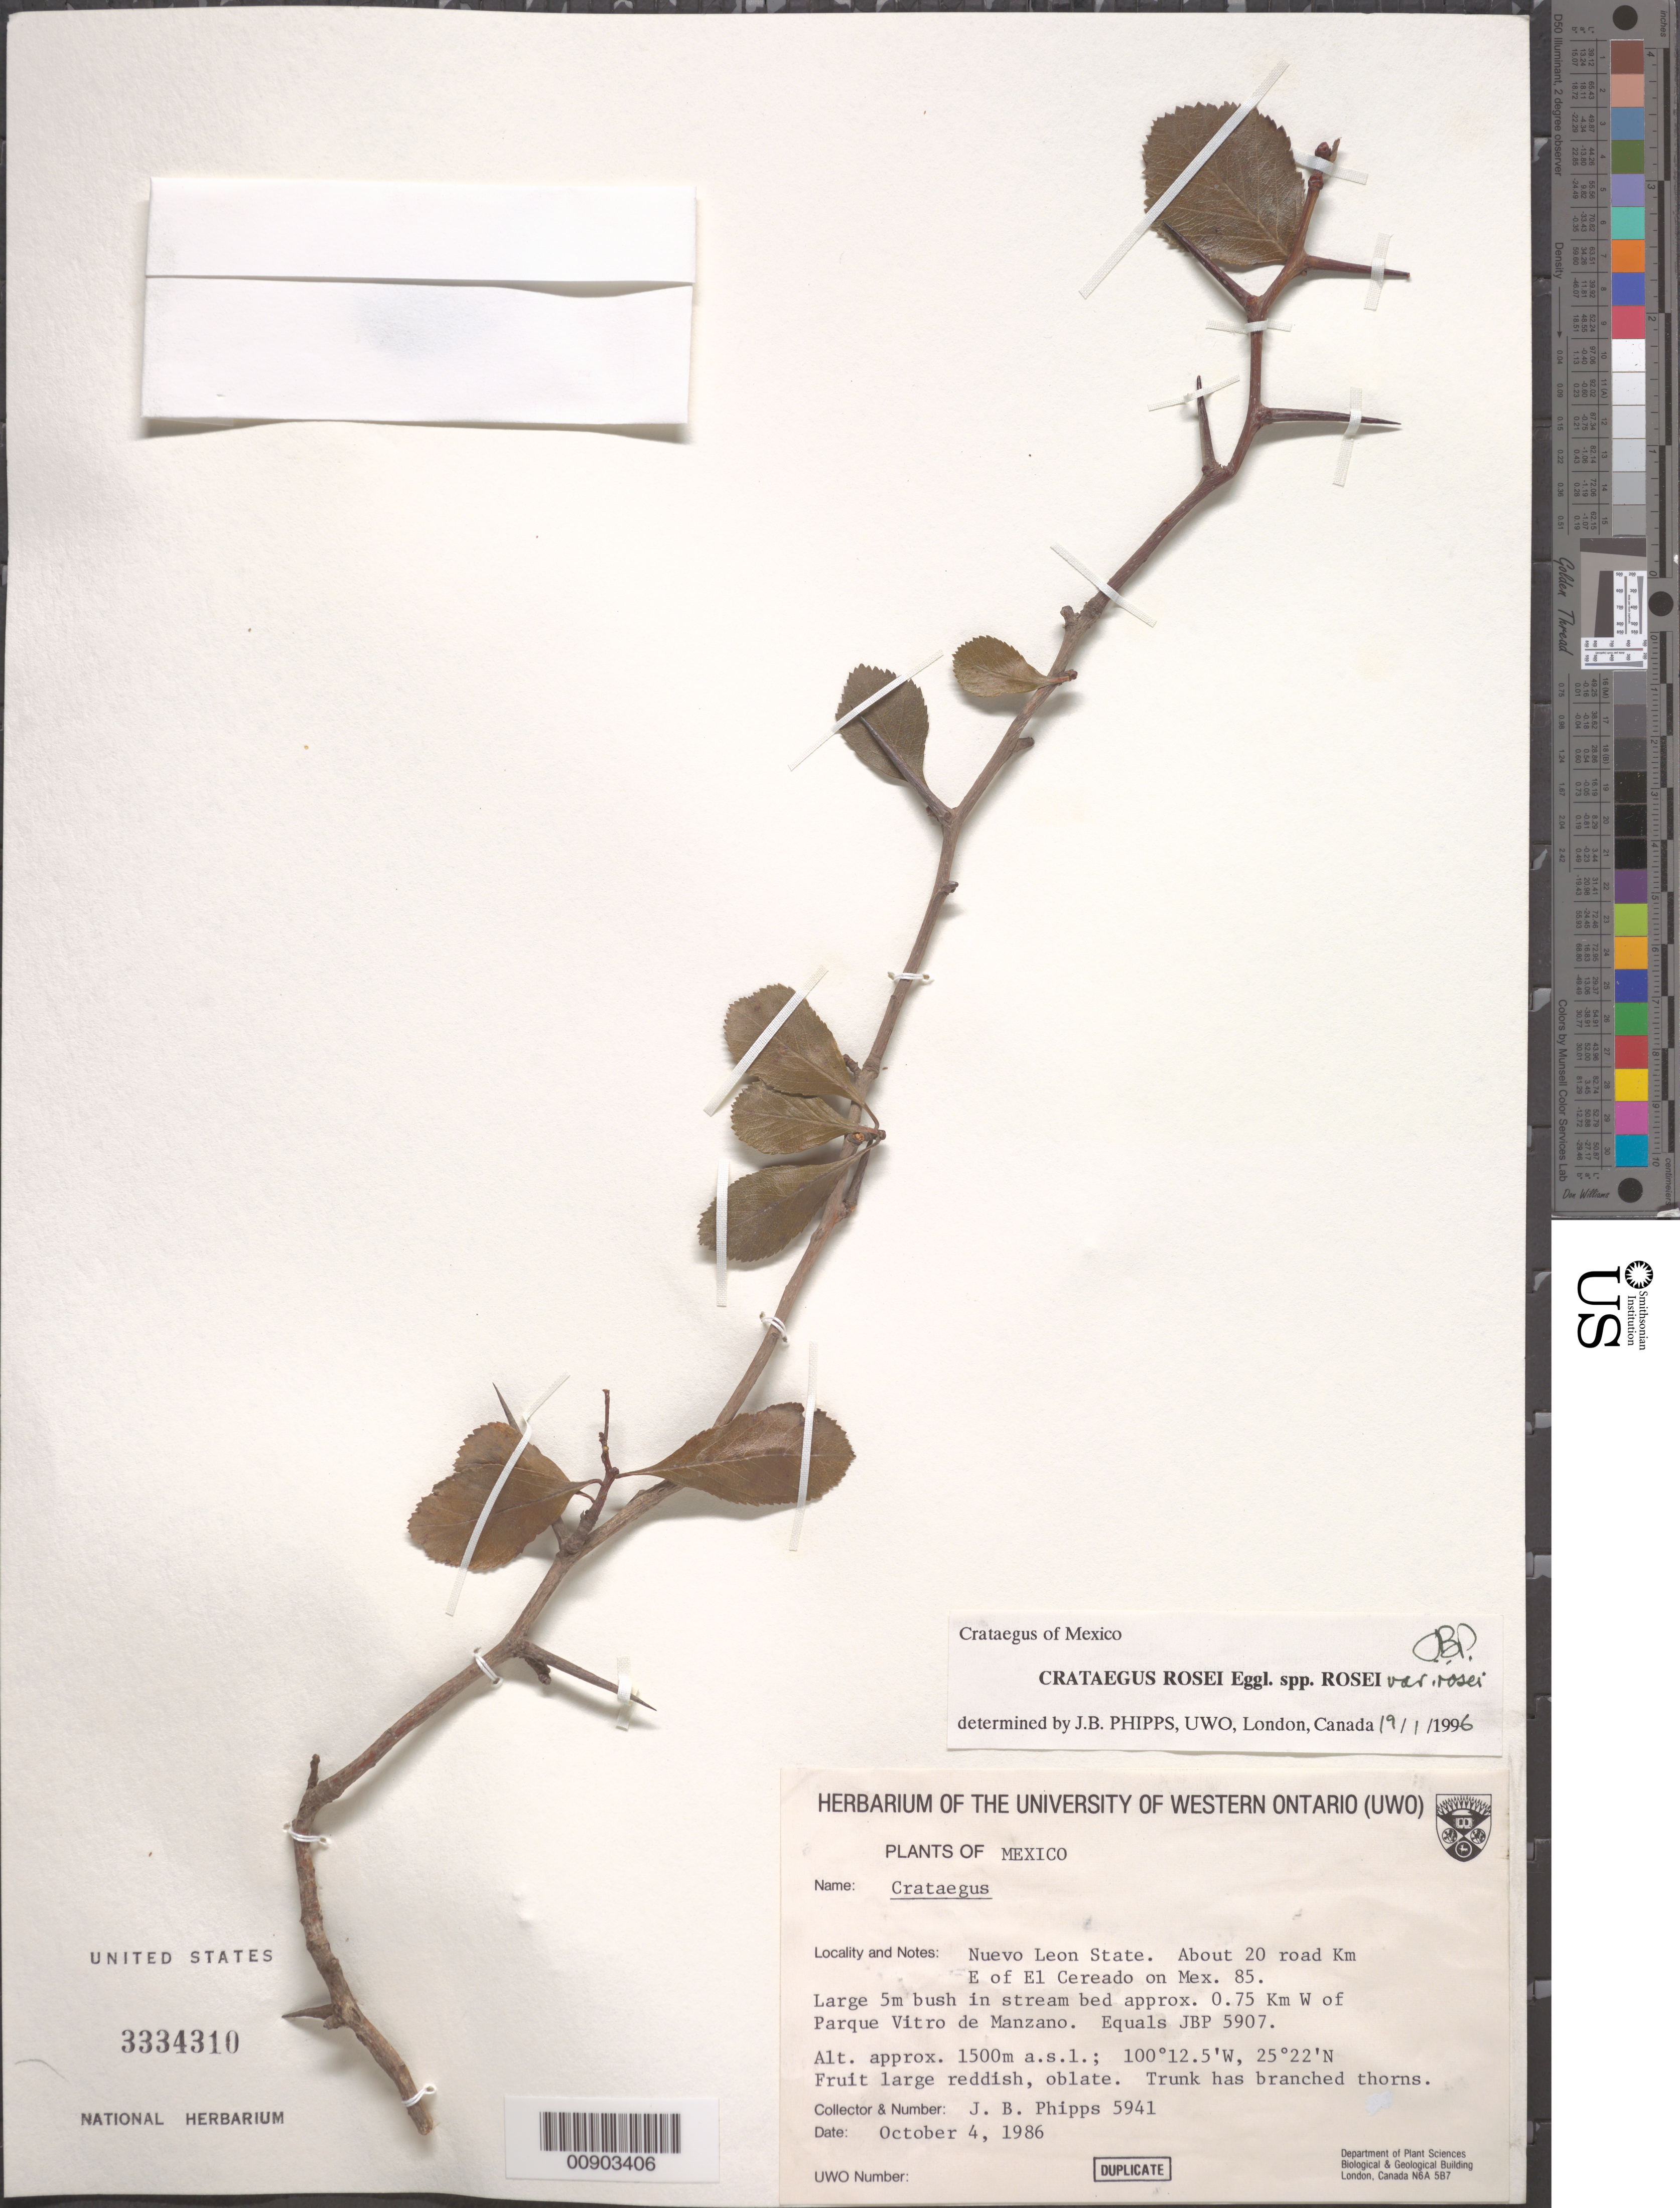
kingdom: Plantae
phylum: Tracheophyta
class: Magnoliopsida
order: Rosales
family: Rosaceae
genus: Crataegus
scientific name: Crataegus rosei var. rosei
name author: Eggl.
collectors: J. Phipps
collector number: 5941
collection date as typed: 04 Oct 1986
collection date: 1986-10-04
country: Mexico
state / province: Nuevo León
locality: Nuevo León State. About 20 road km. E of El Cereado on Mex. 85. In stream bed approx 0.75 km W of Parque Vitro de Manzano.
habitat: In stream bed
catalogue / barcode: US 3334310